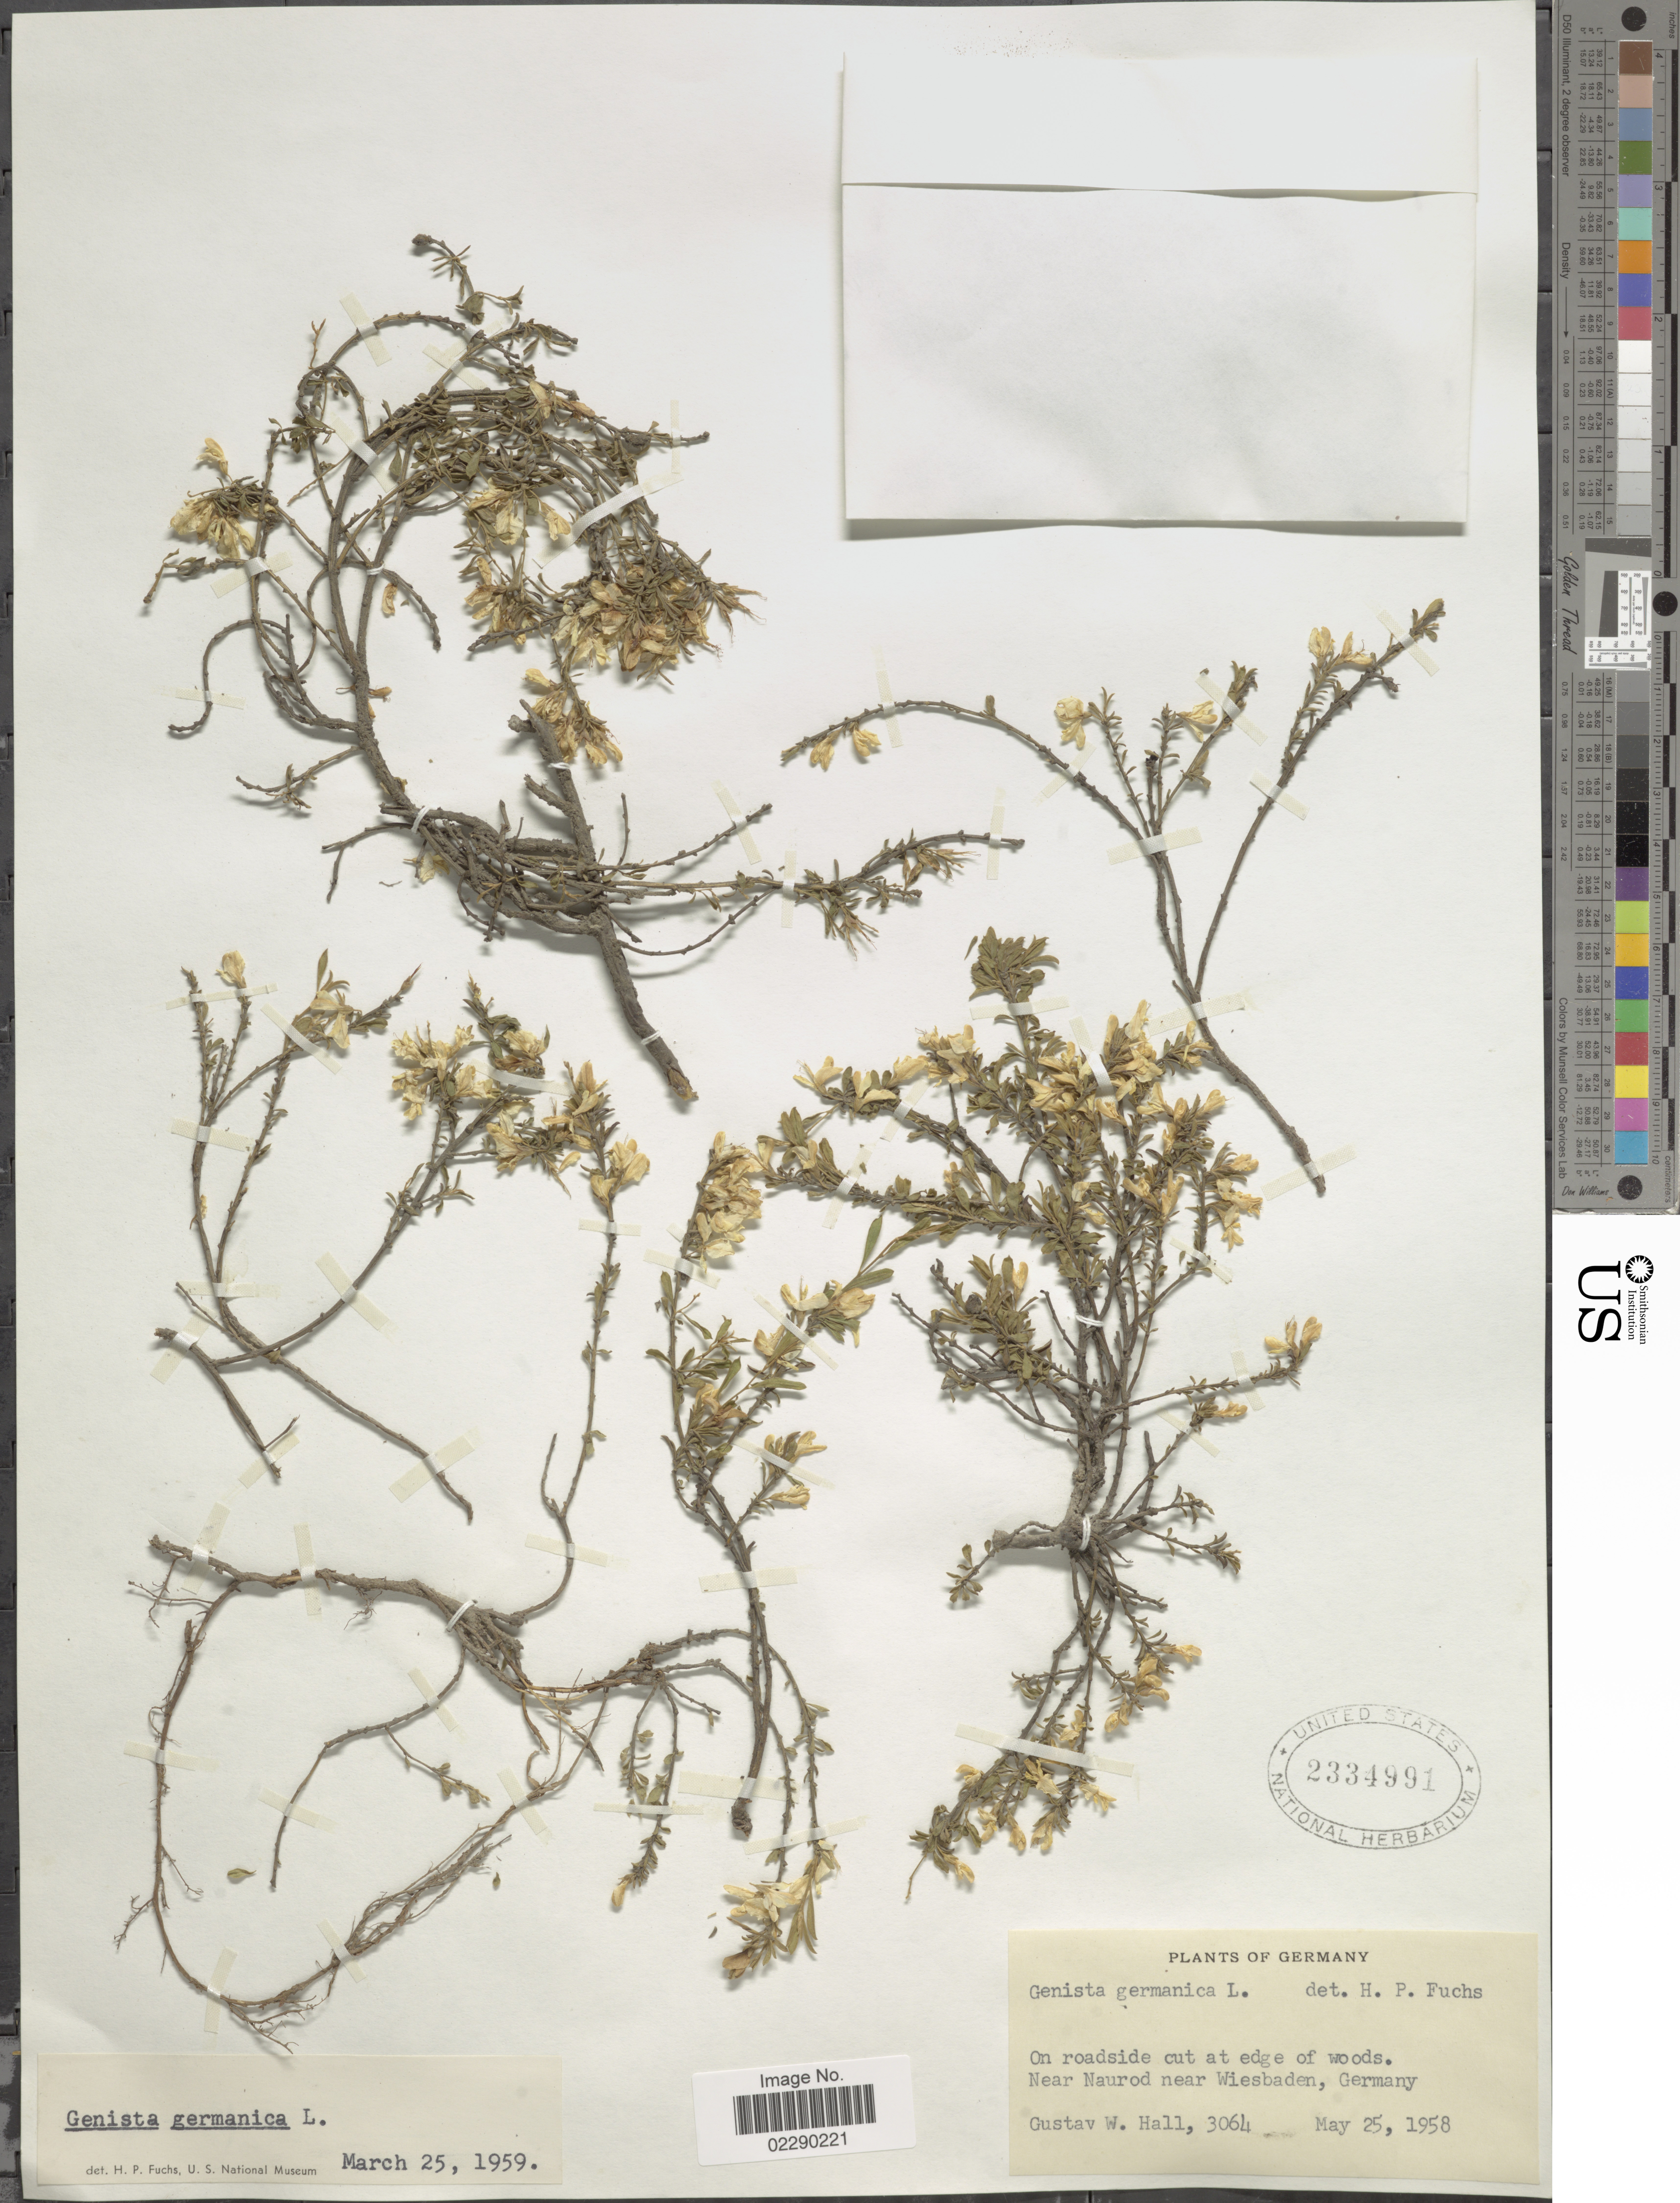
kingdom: Plantae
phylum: Tracheophyta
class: Magnoliopsida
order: Fabales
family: Fabaceae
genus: Genista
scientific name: Genista germanica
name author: L.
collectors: G. Hall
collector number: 3064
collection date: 1958-05-25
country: Germany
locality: Near Naurod near Wiesbaden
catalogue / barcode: US 2334991